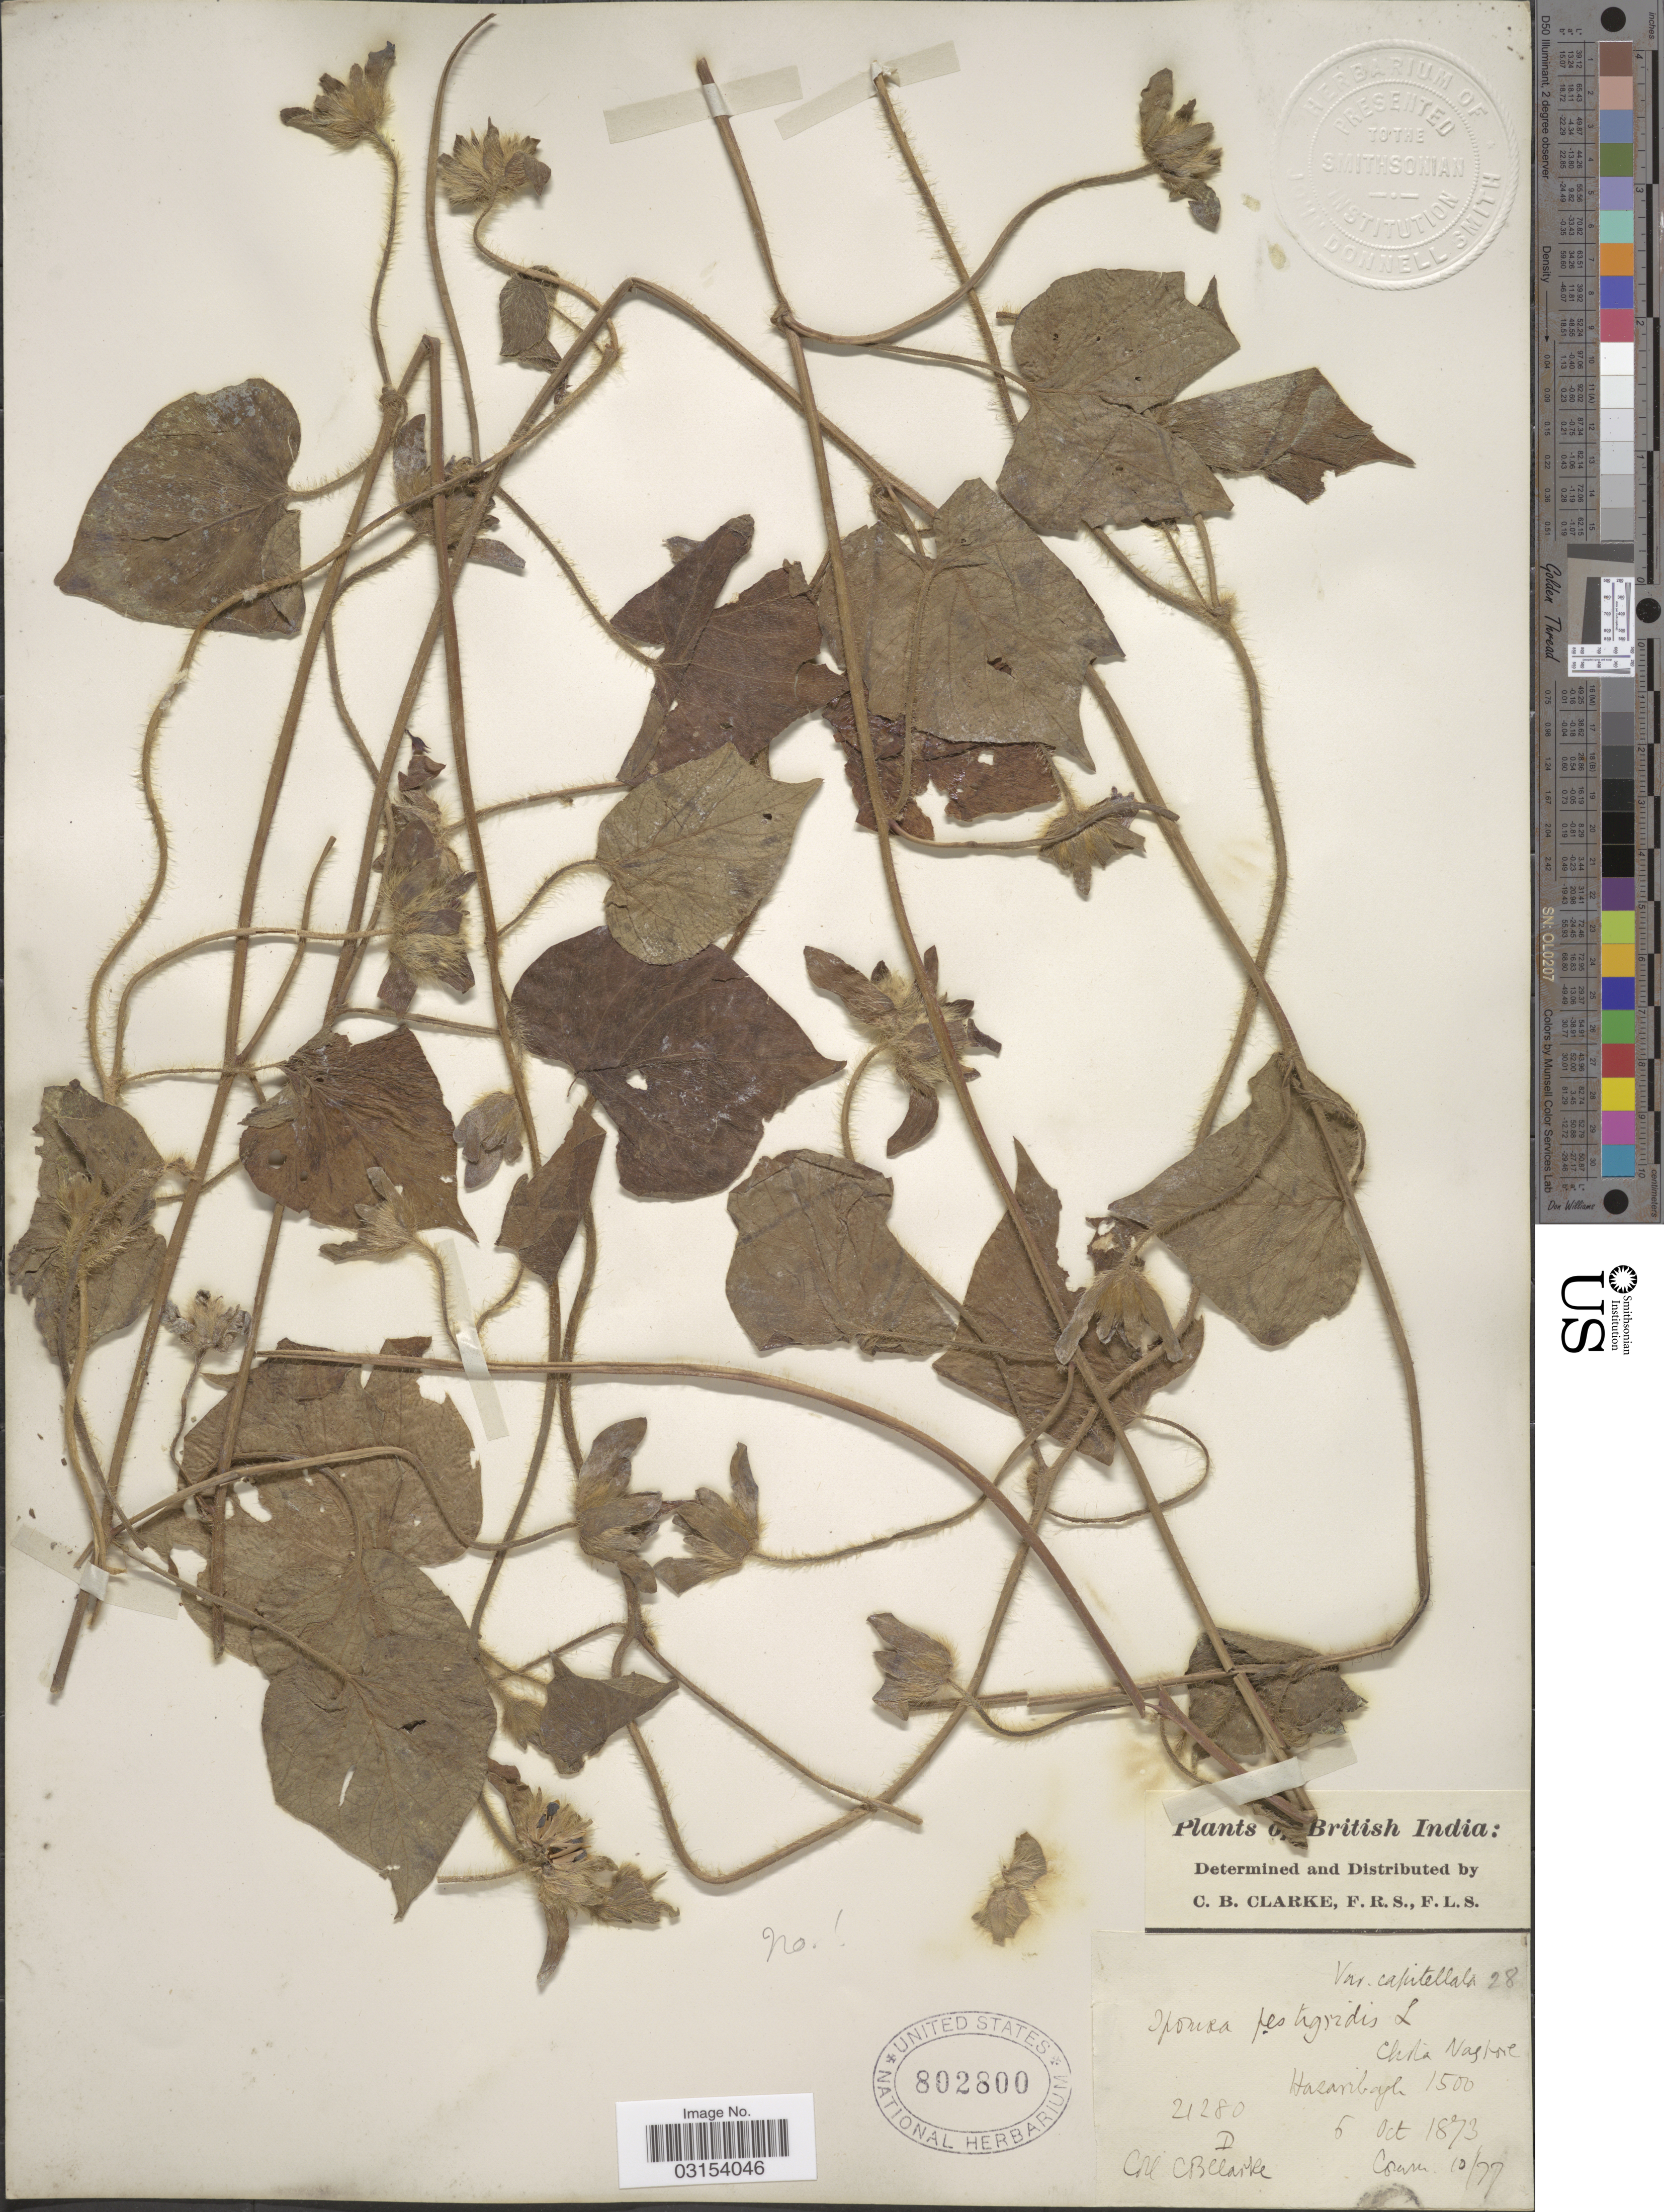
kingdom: Plantae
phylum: Tracheophyta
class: Magnoliopsida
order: Solanales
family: Convolvulaceae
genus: Ipomoea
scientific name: Ipomoea pes-tigridis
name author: L.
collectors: C. B. Clarke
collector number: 21280D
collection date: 1873-10-06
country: India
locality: British India. Chota Nagpore. Hazaribagh.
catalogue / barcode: US 802800